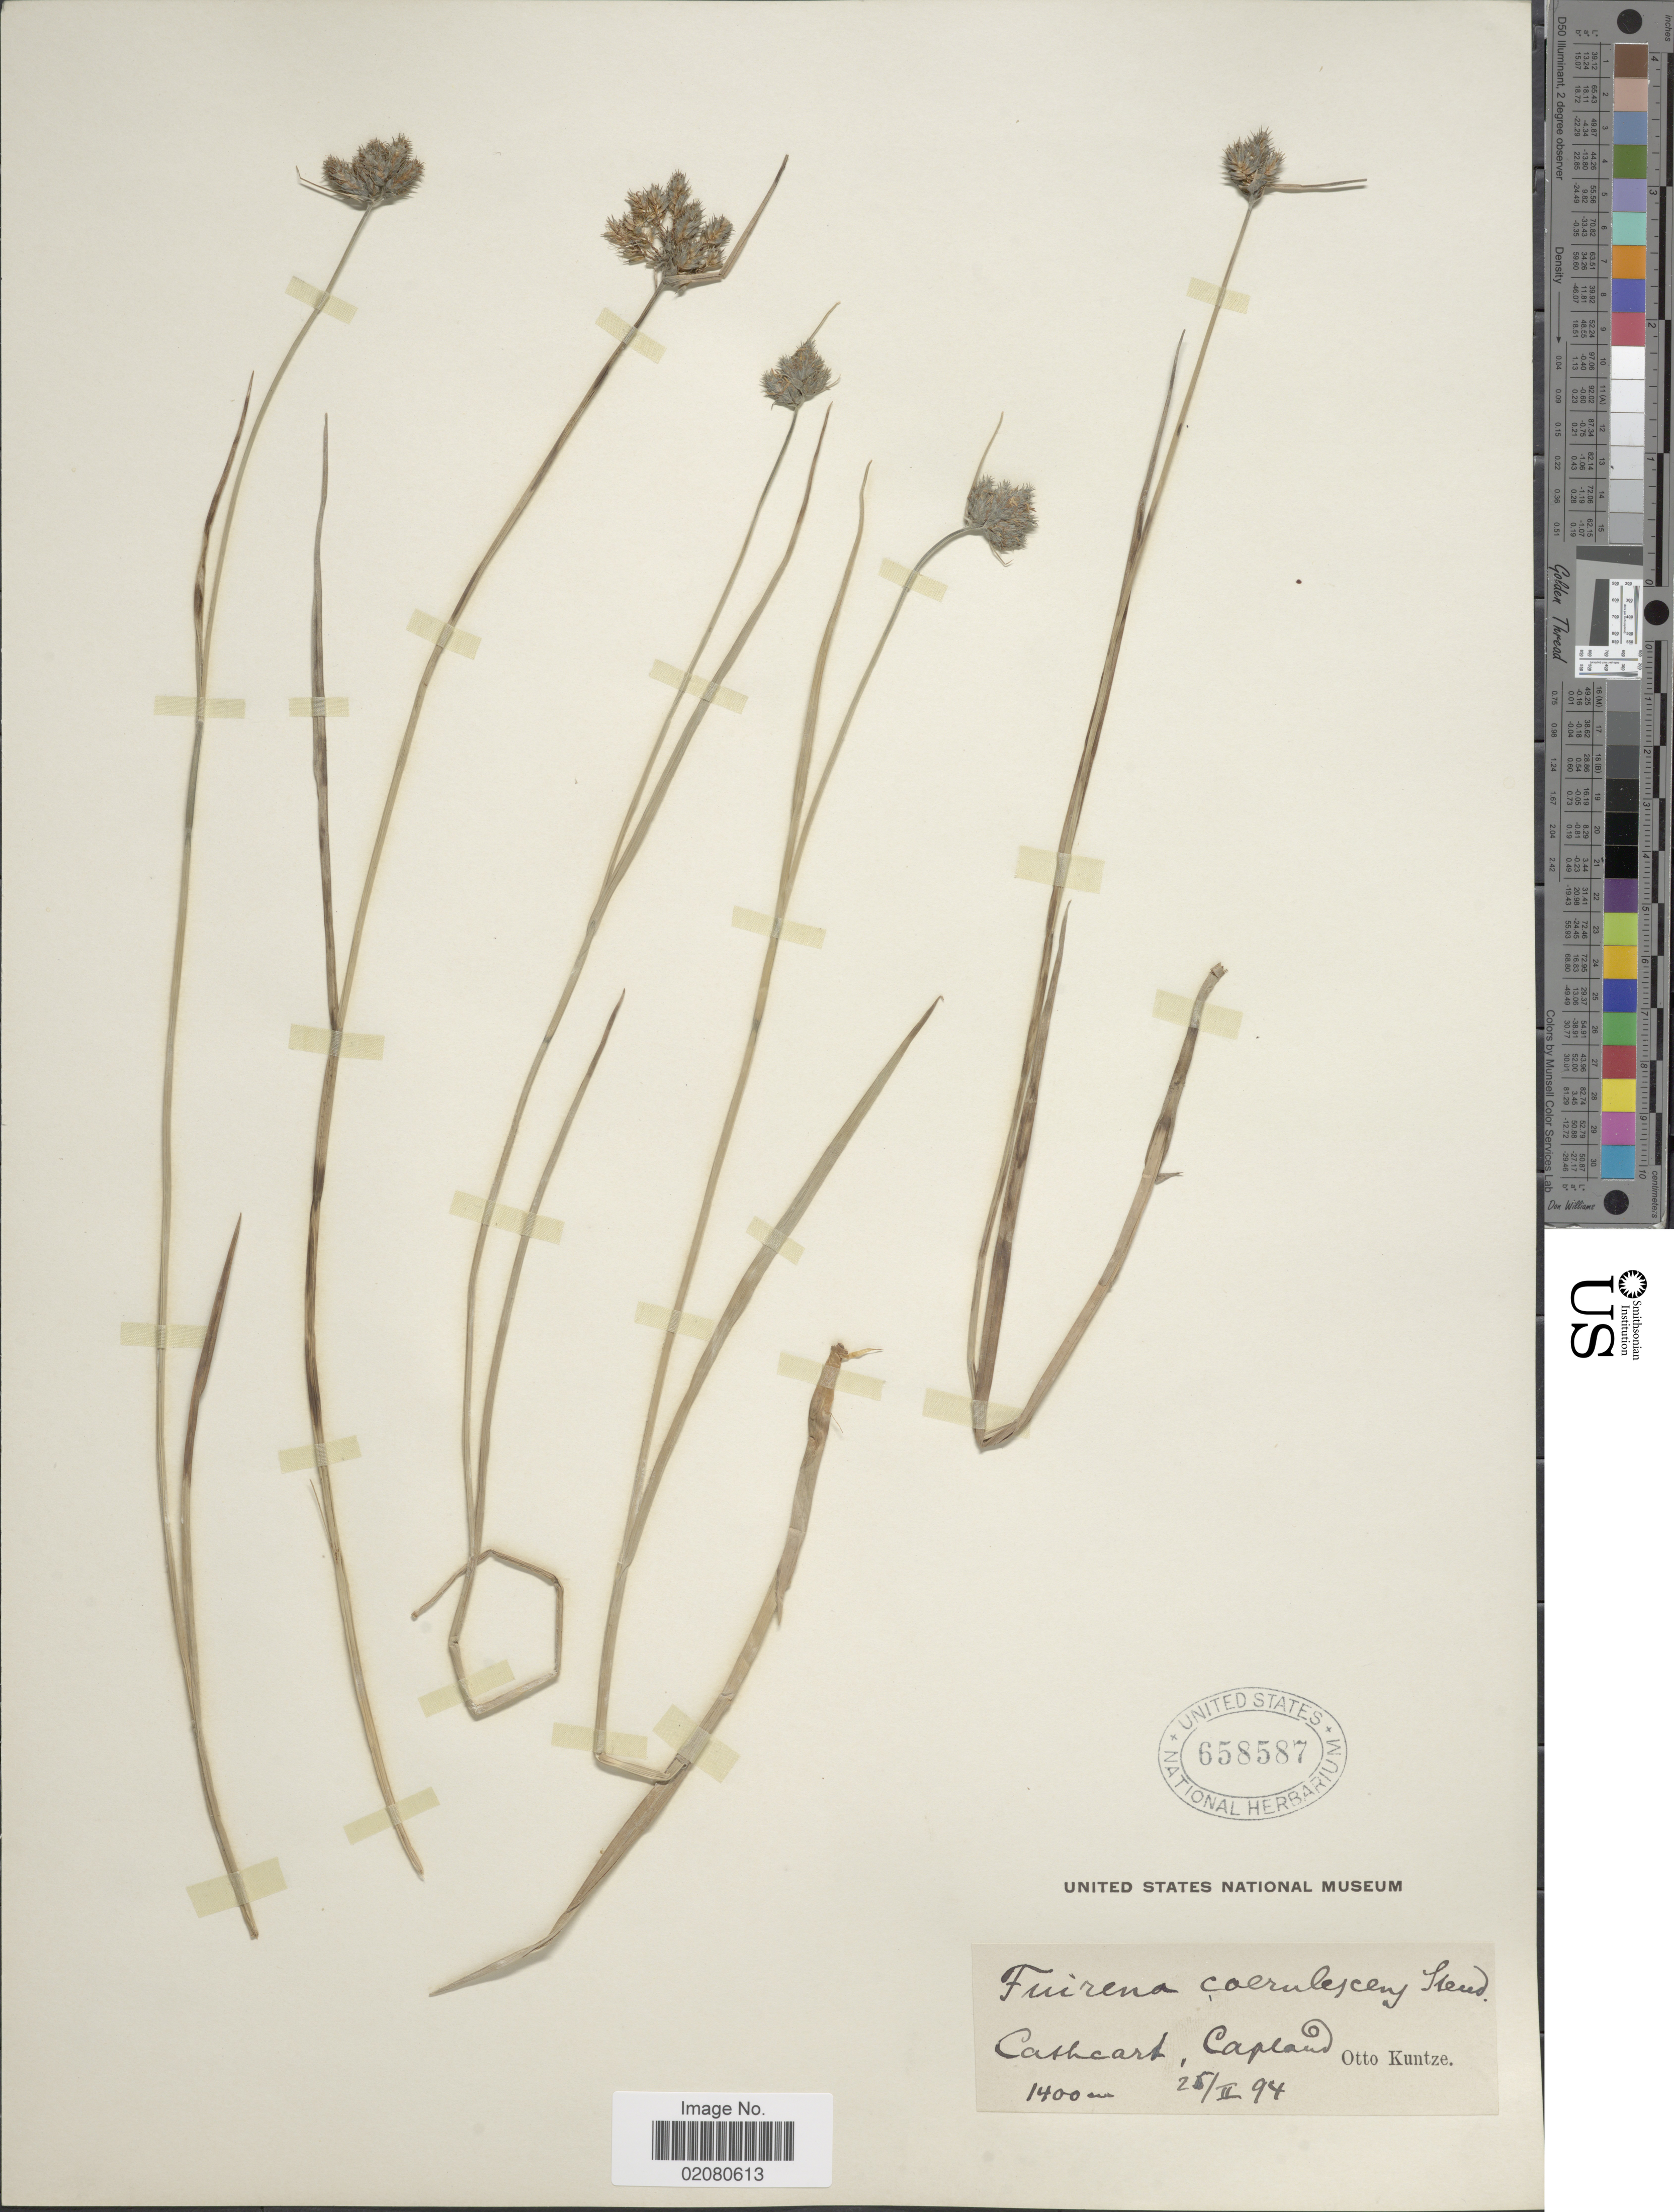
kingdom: Plantae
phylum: Tracheophyta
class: Liliopsida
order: Poales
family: Cyperaceae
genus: Fuirena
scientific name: Fuirena coerulescens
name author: Steud.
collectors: C.E.O. Kuntze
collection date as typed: Transcribed d/m/y: 25/2/94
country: South Africa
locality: Cathcart, Capland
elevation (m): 1400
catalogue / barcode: US 658587